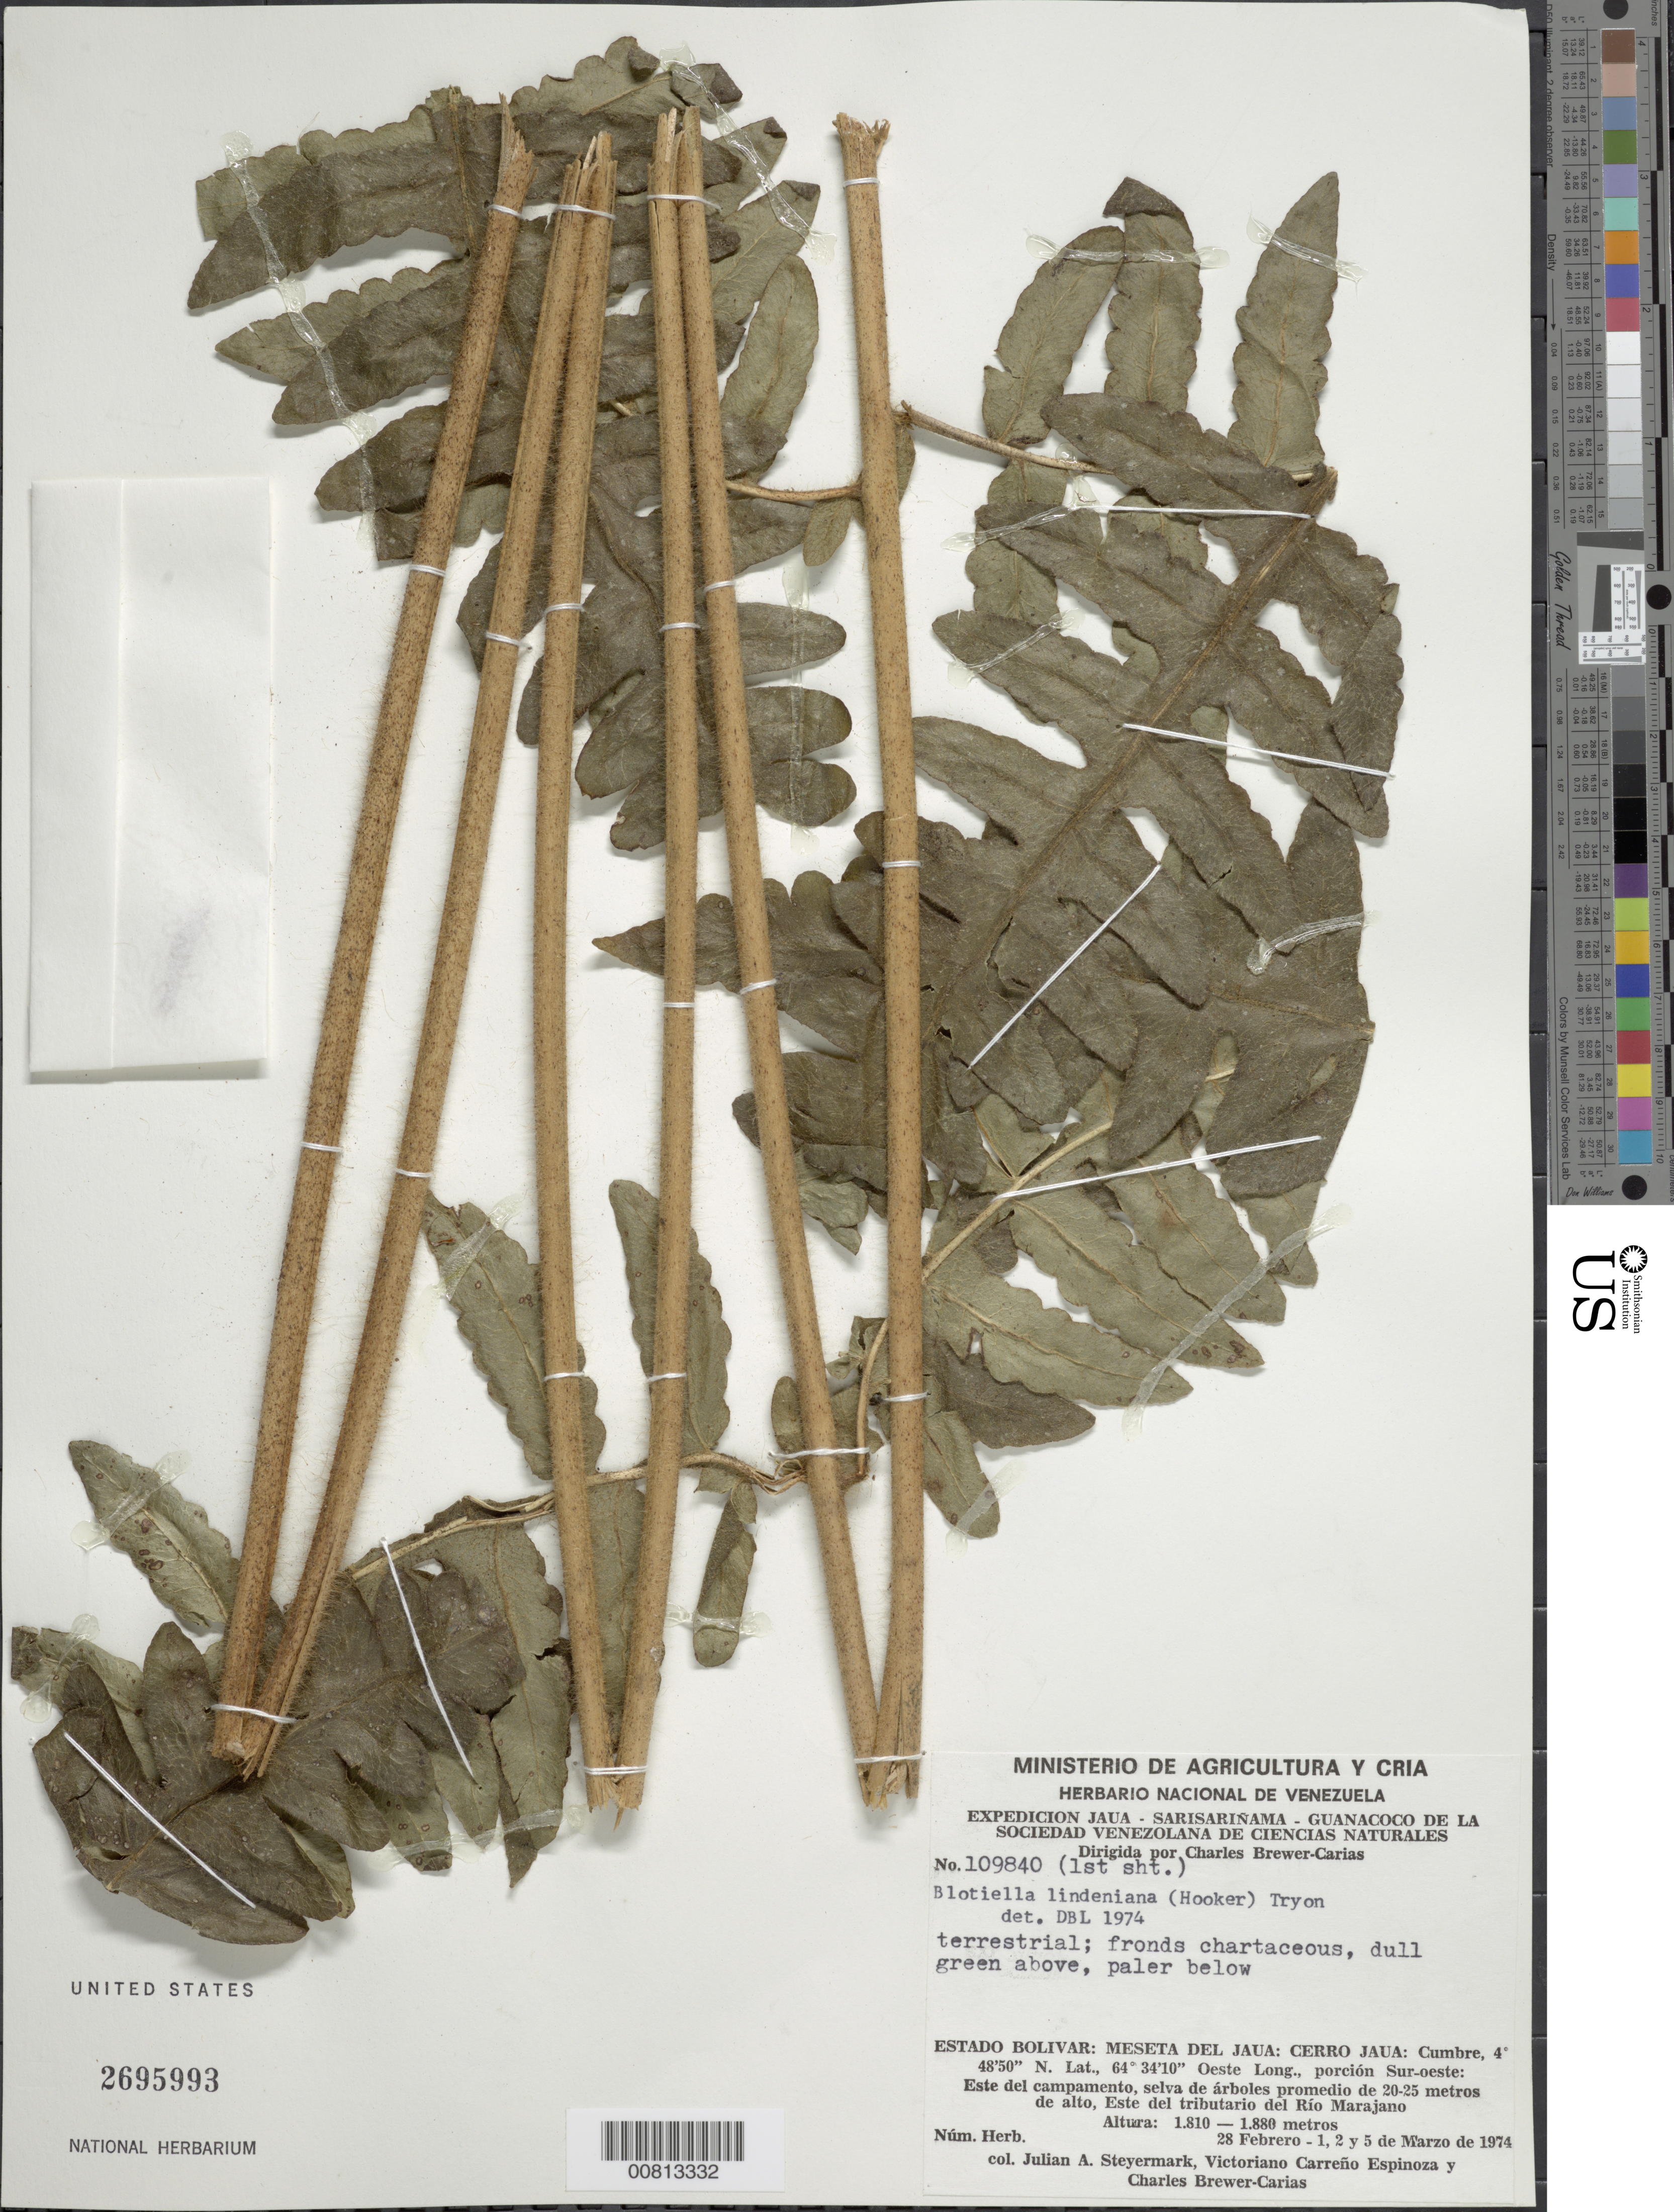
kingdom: Plantae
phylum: Tracheophyta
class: Polypodiopsida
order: Polypodiales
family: Dennstaedtiaceae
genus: Blotiella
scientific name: Blotiella lindeniana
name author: (Hook.) R.M. Tryon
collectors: J. Steyermark, V. Carreño E. & C. Brewer-Carias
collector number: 109840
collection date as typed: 28-Feb-74 to 5-Mar-74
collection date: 1974-02-28/1974-03-05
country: Venezuela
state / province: Bolívar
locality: Meseta del Jaua: Cerro Jaua; porcion SO, Este del Campamento, Este del tributarío del Río Marajano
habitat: Selva de arboles 20-25 m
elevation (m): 1810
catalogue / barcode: US 2695993